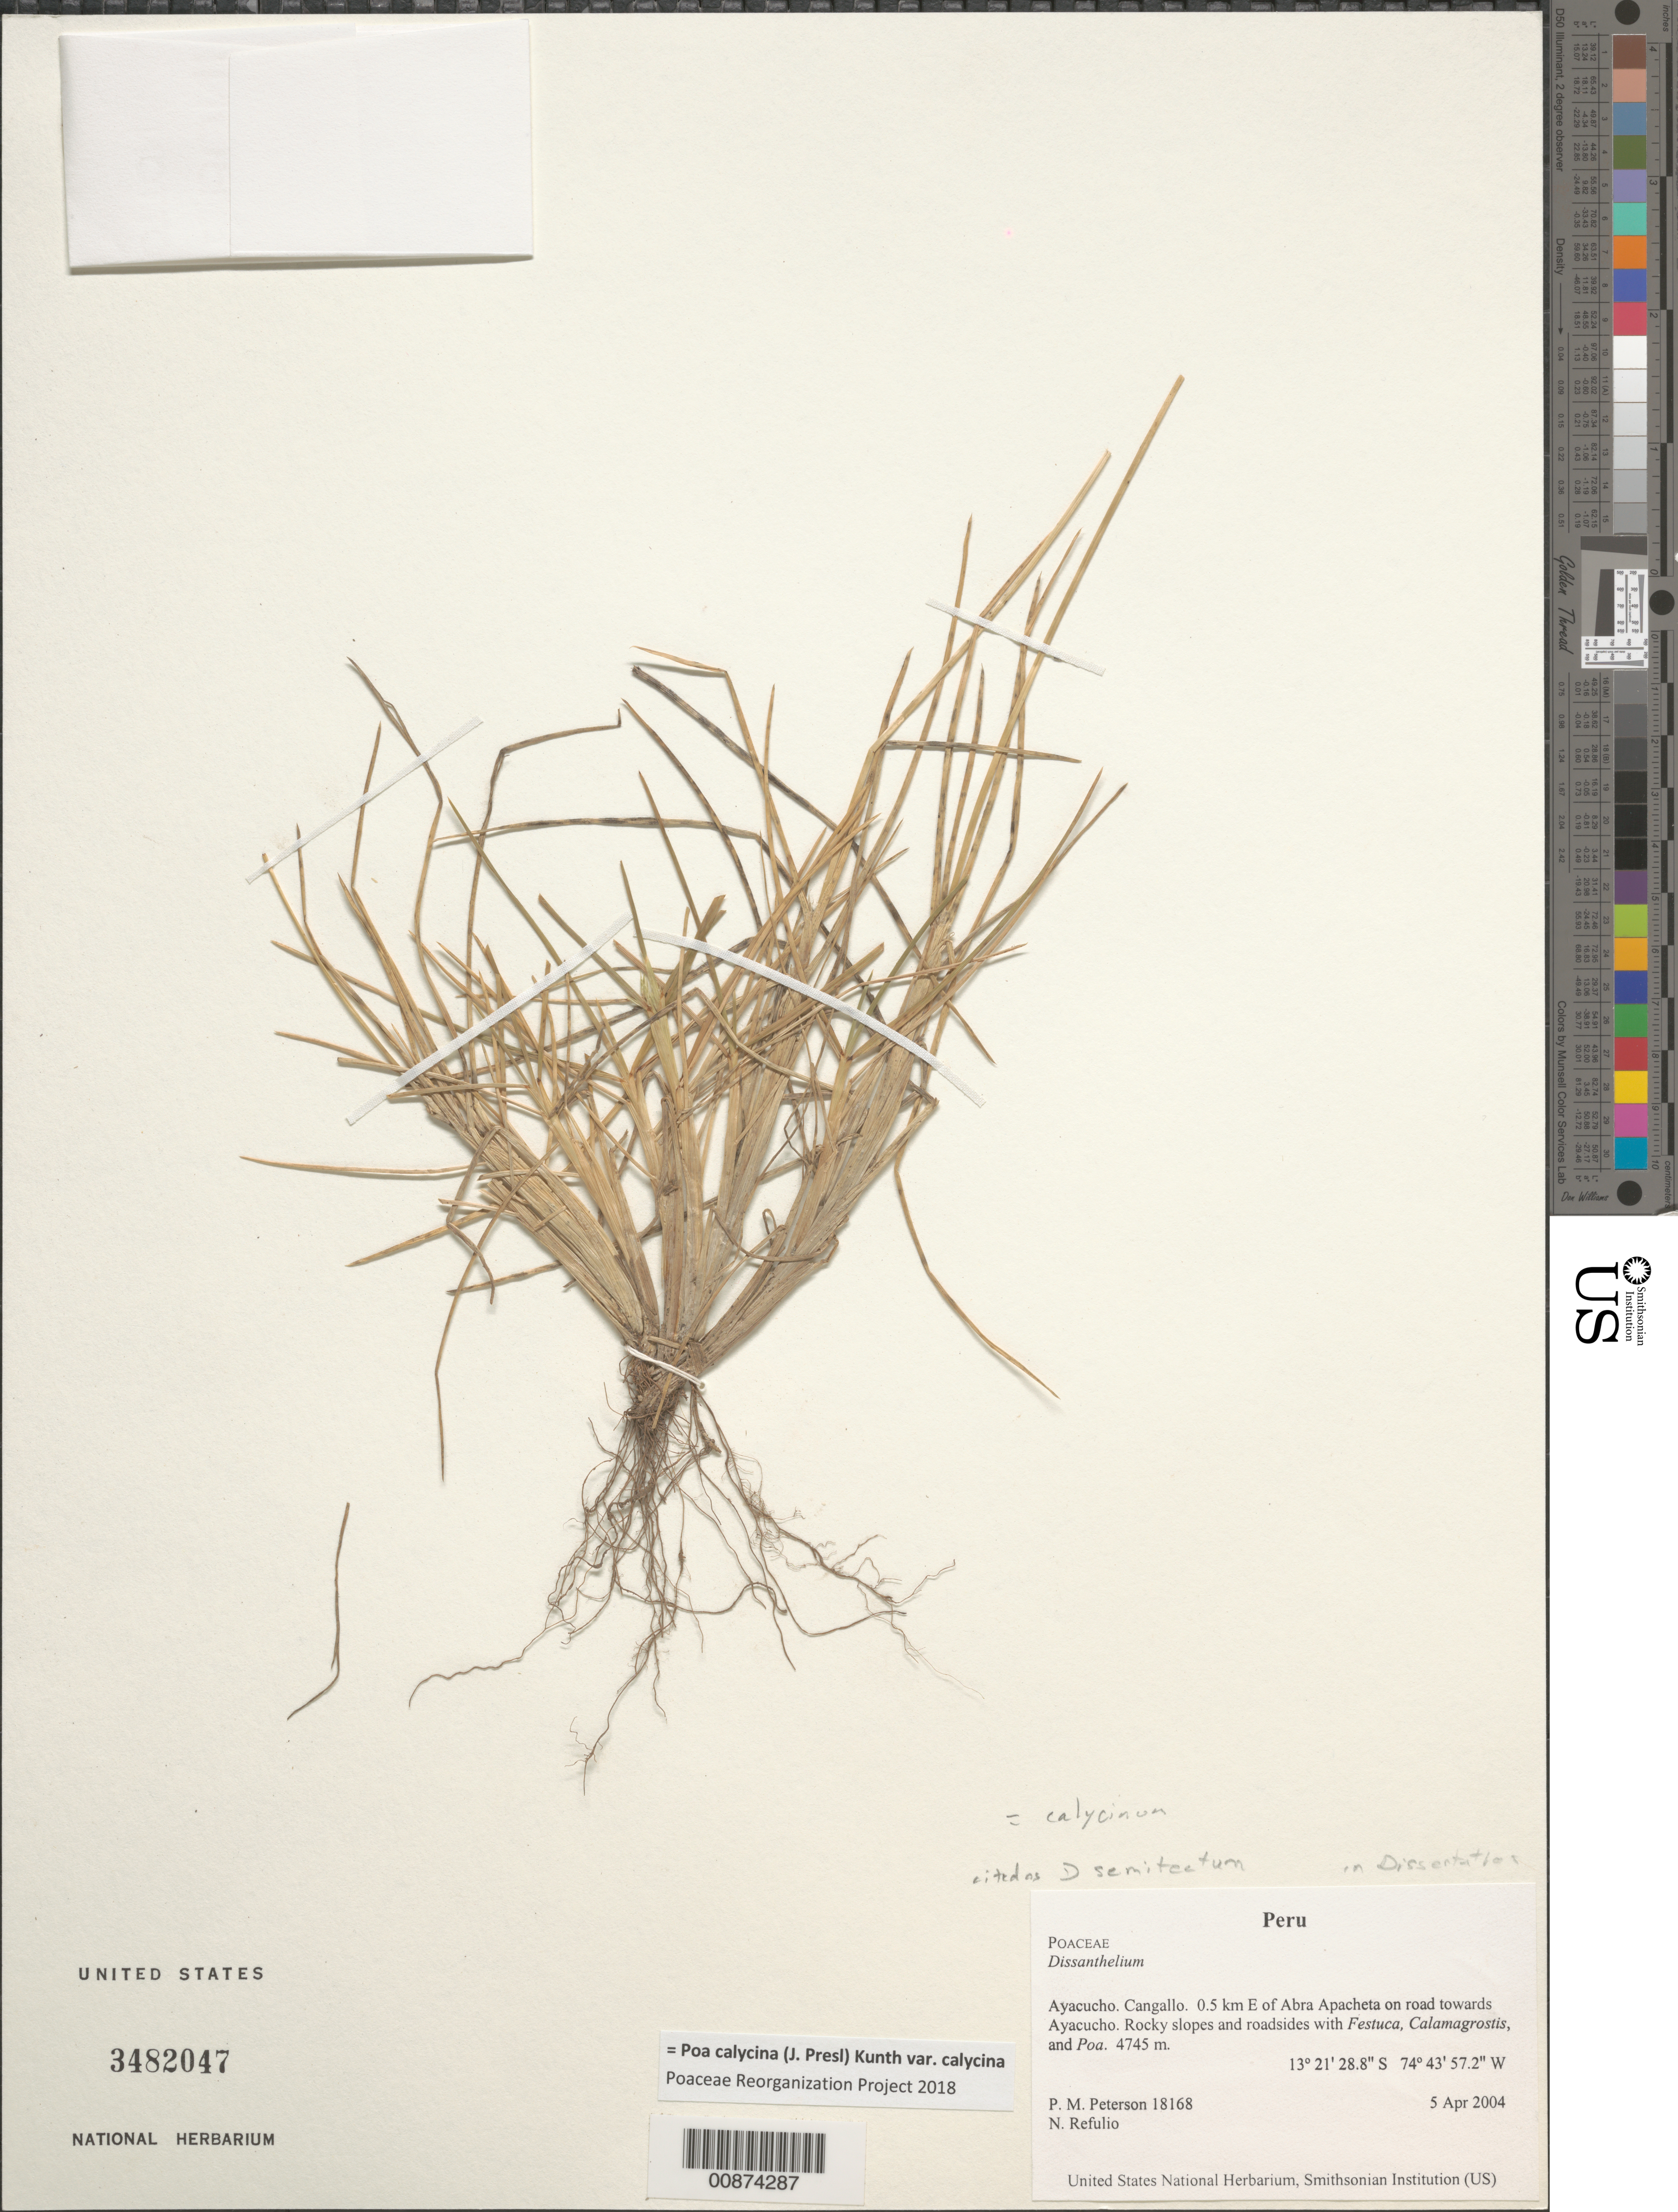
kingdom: Plantae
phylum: Tracheophyta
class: Liliopsida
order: Poales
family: Poaceae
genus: Poa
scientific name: Poa calycina var. calycina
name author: (J. Presl) Kunth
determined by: Poaceae Reorganization Project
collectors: P. M. Peterson & N. Refulio-Rodríguez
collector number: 18168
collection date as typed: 05 Apr 2004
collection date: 2004-04-05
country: Peru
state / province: Ayacucho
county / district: Cangallo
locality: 0.5 km E of Abra Apacheta on road towards Ayacucho. Rocky slopes and roadsides with Festuca, Calamagrostis, and Poa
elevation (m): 4745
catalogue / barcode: US 3482047